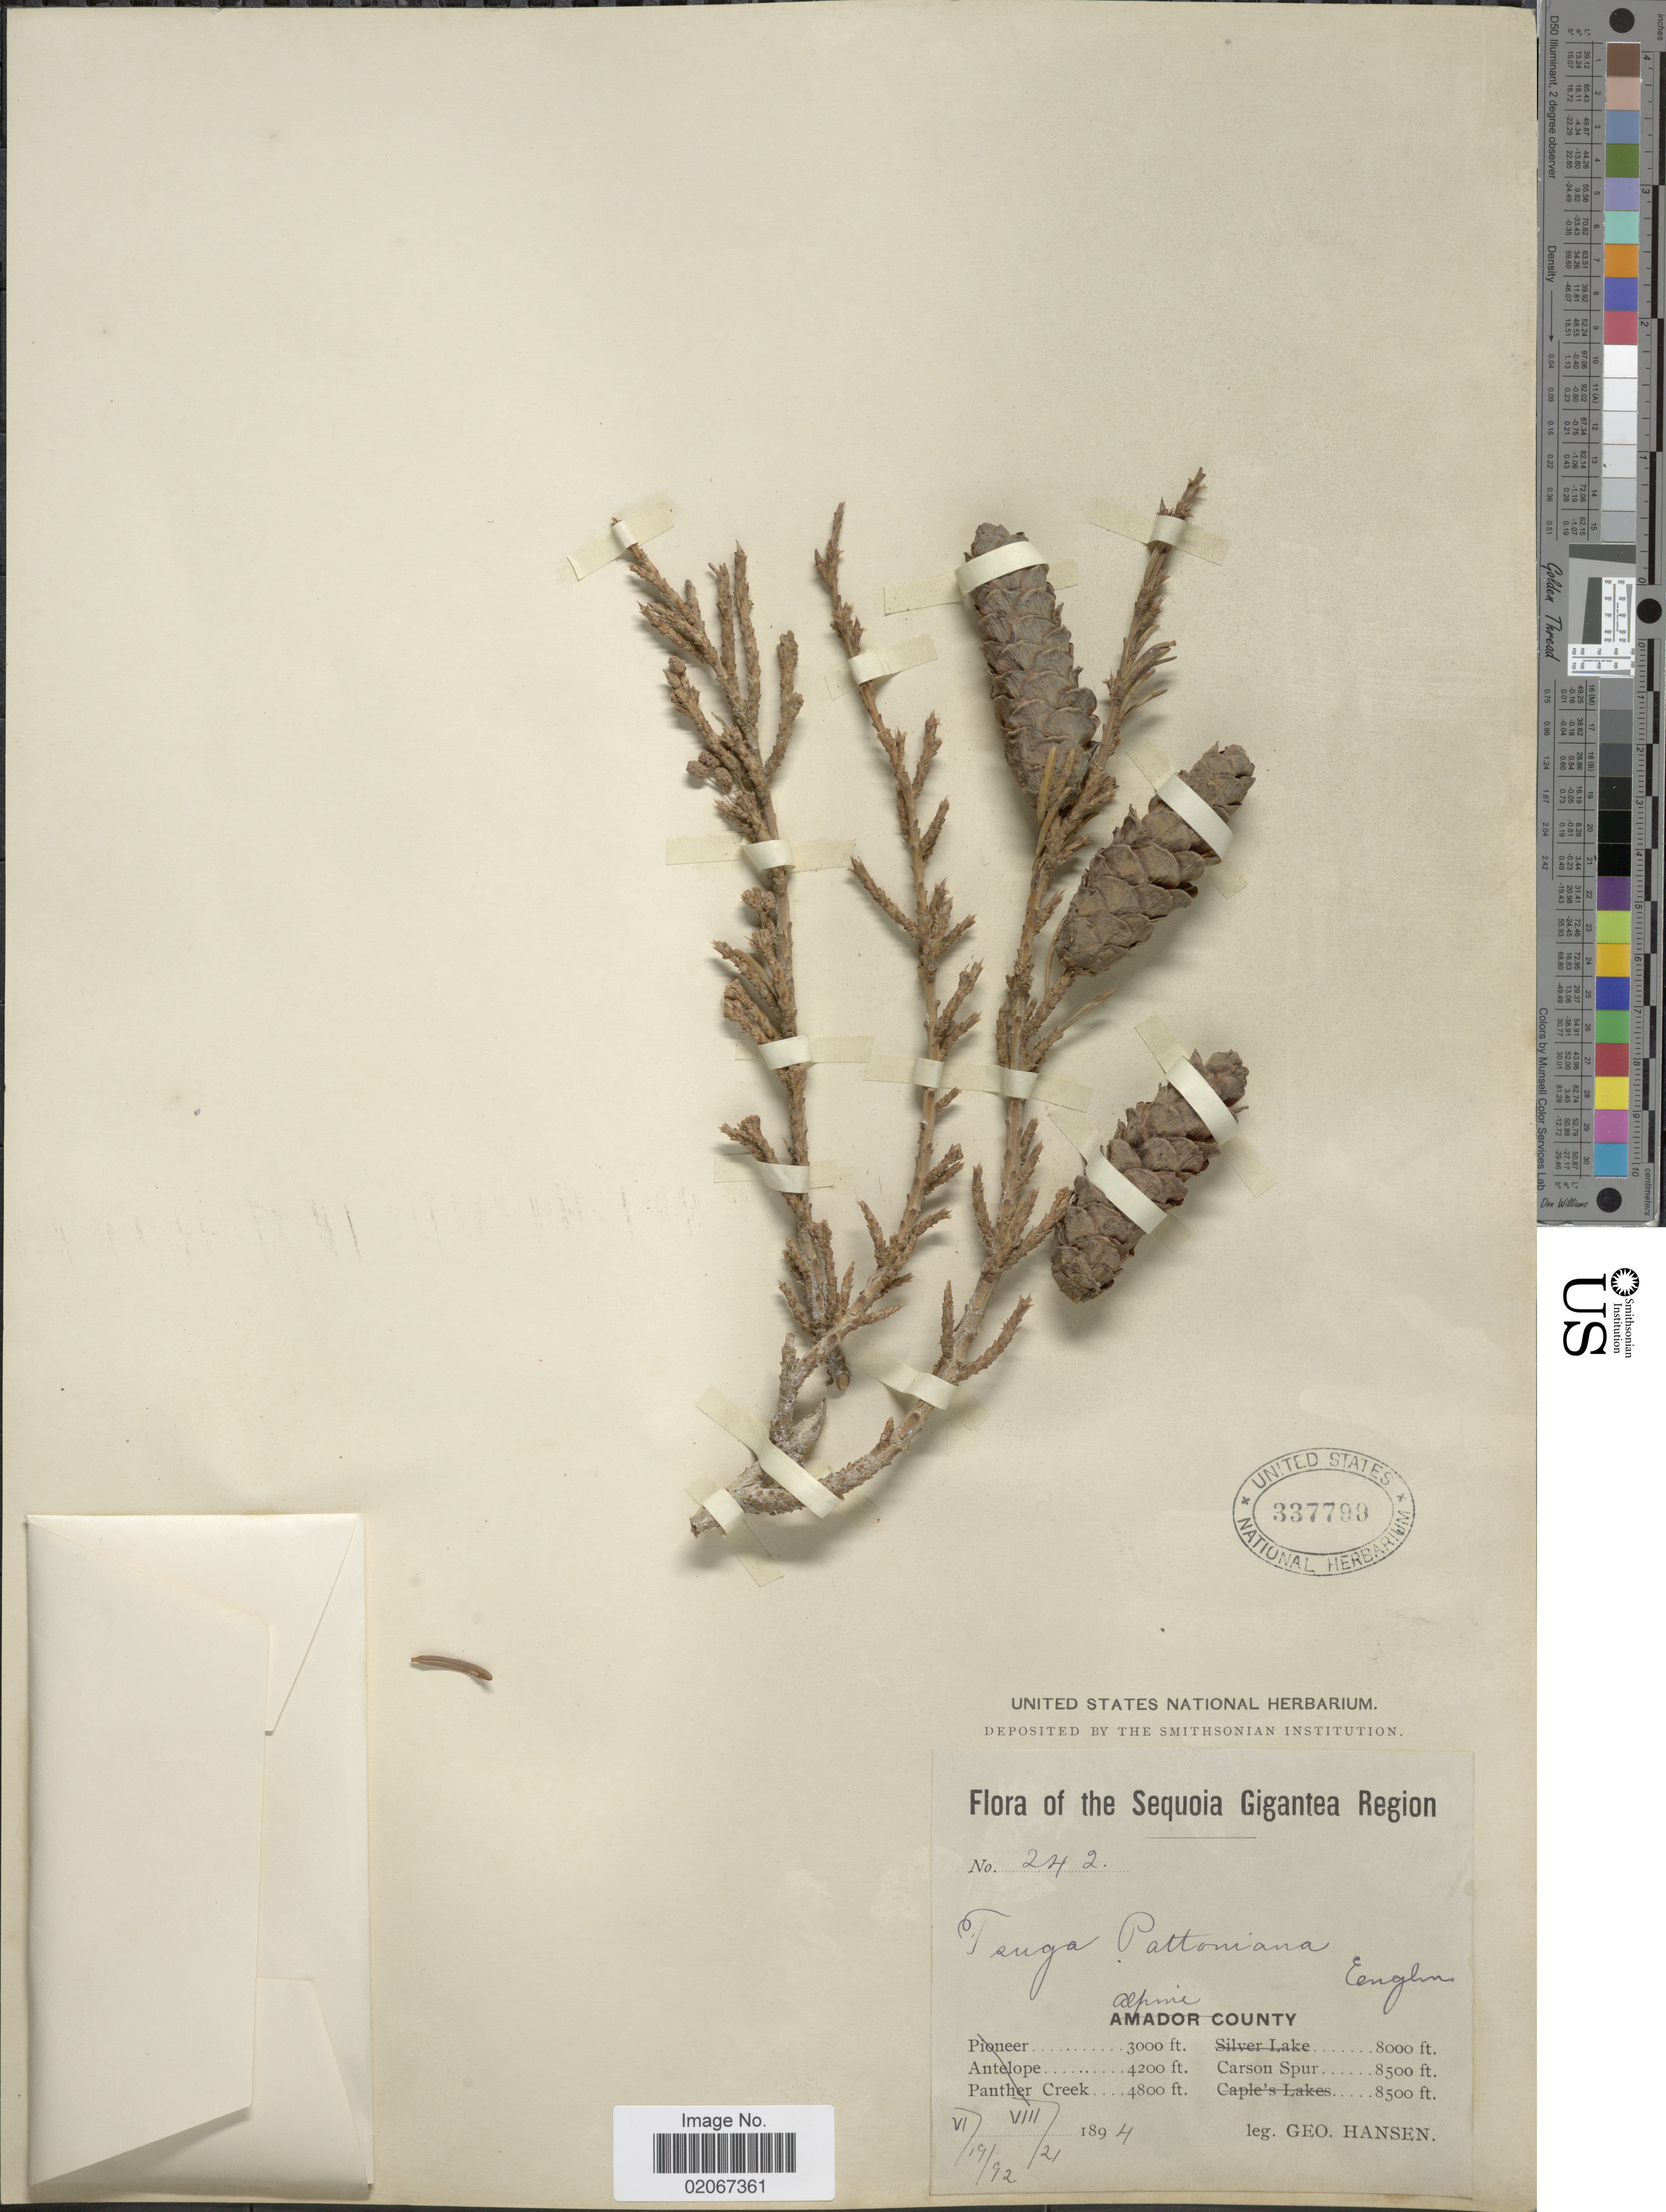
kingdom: Plantae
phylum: Tracheophyta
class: Pinopsida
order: Pinales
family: Pinaceae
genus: Tsuga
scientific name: Tsuga mertensiana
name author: (Bong.) Carrière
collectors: G. Hansen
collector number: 242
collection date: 1892-06-19/1894-08-21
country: United States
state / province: California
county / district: Alpine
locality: Sequoia Gigantea Region. Alpine County. Carson Spur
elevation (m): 2591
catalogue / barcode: US 337799